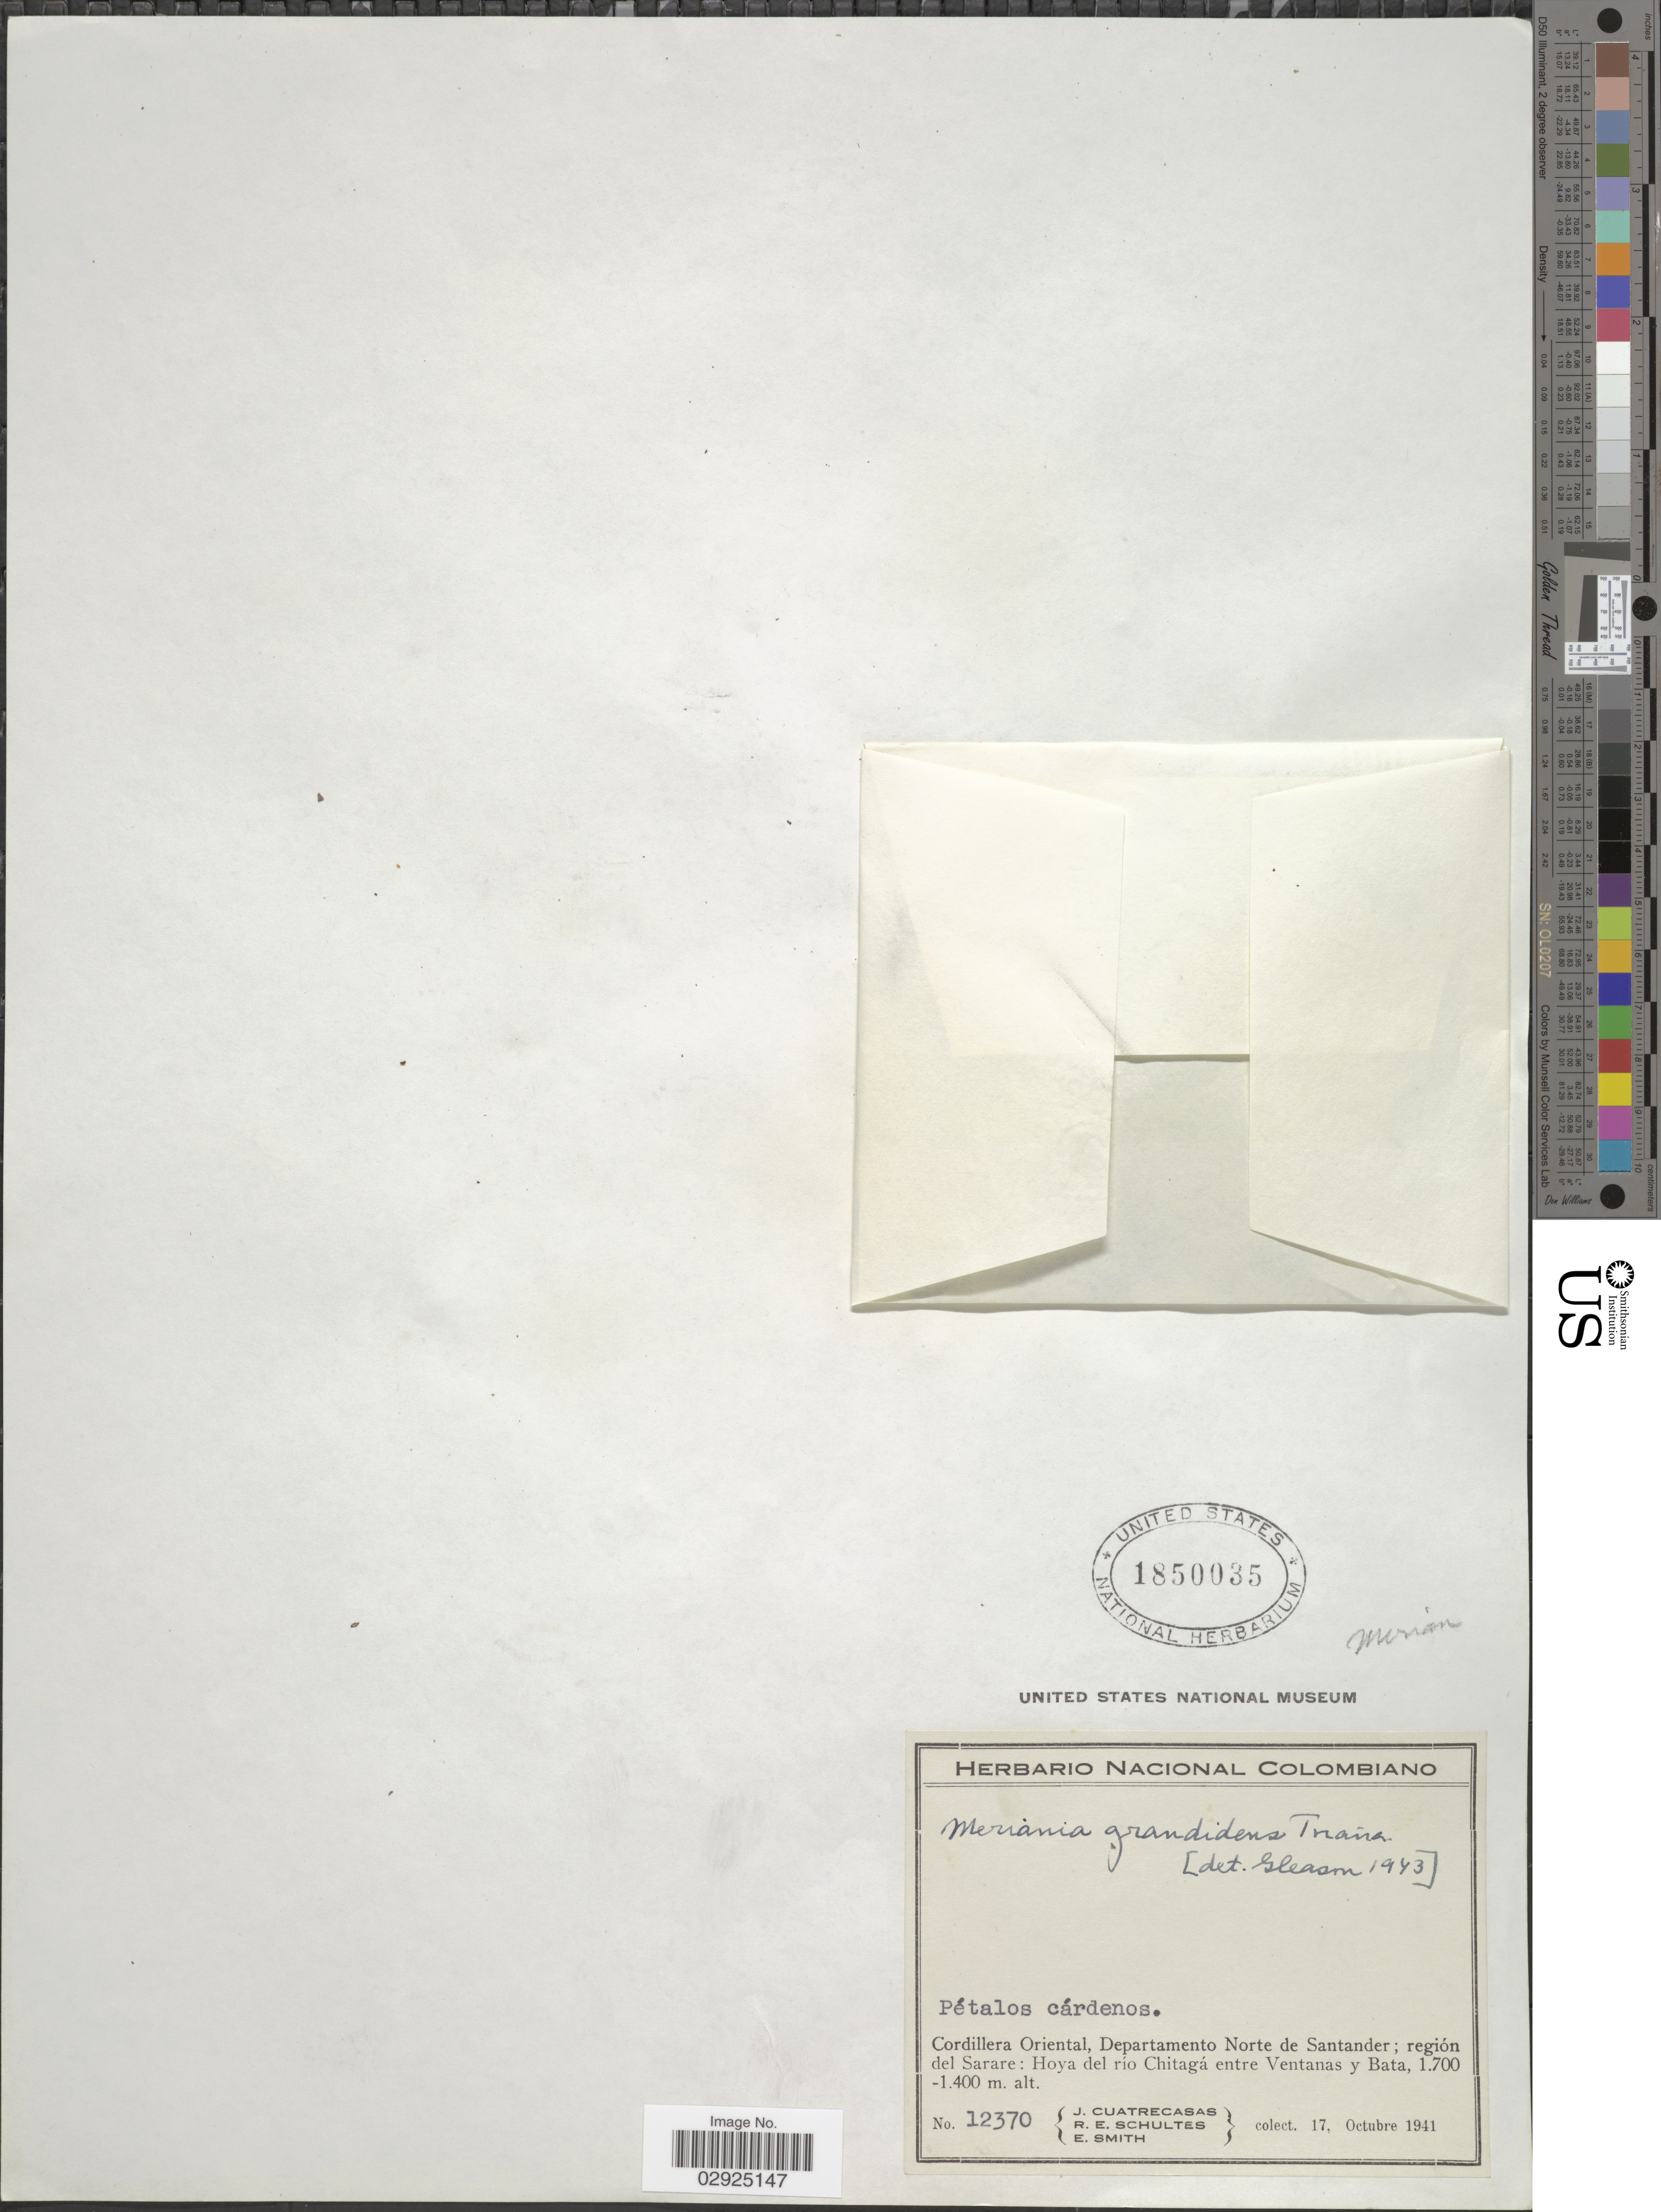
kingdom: Plantae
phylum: Tracheophyta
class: Magnoliopsida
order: Myrtales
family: Melastomataceae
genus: Meriania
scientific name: Meriania grandidens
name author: Triana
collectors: J. Cuatrecasas, R. E. Schultes & E. Smith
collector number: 12370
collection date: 1941-10-17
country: Colombia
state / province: Norte de Santander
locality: Cordillera Oriental, Departamento Norte de Santander; región del Sarare: Hoya del río Chitagá entre Ventanas y Bata.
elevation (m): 1400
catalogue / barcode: US 1850035